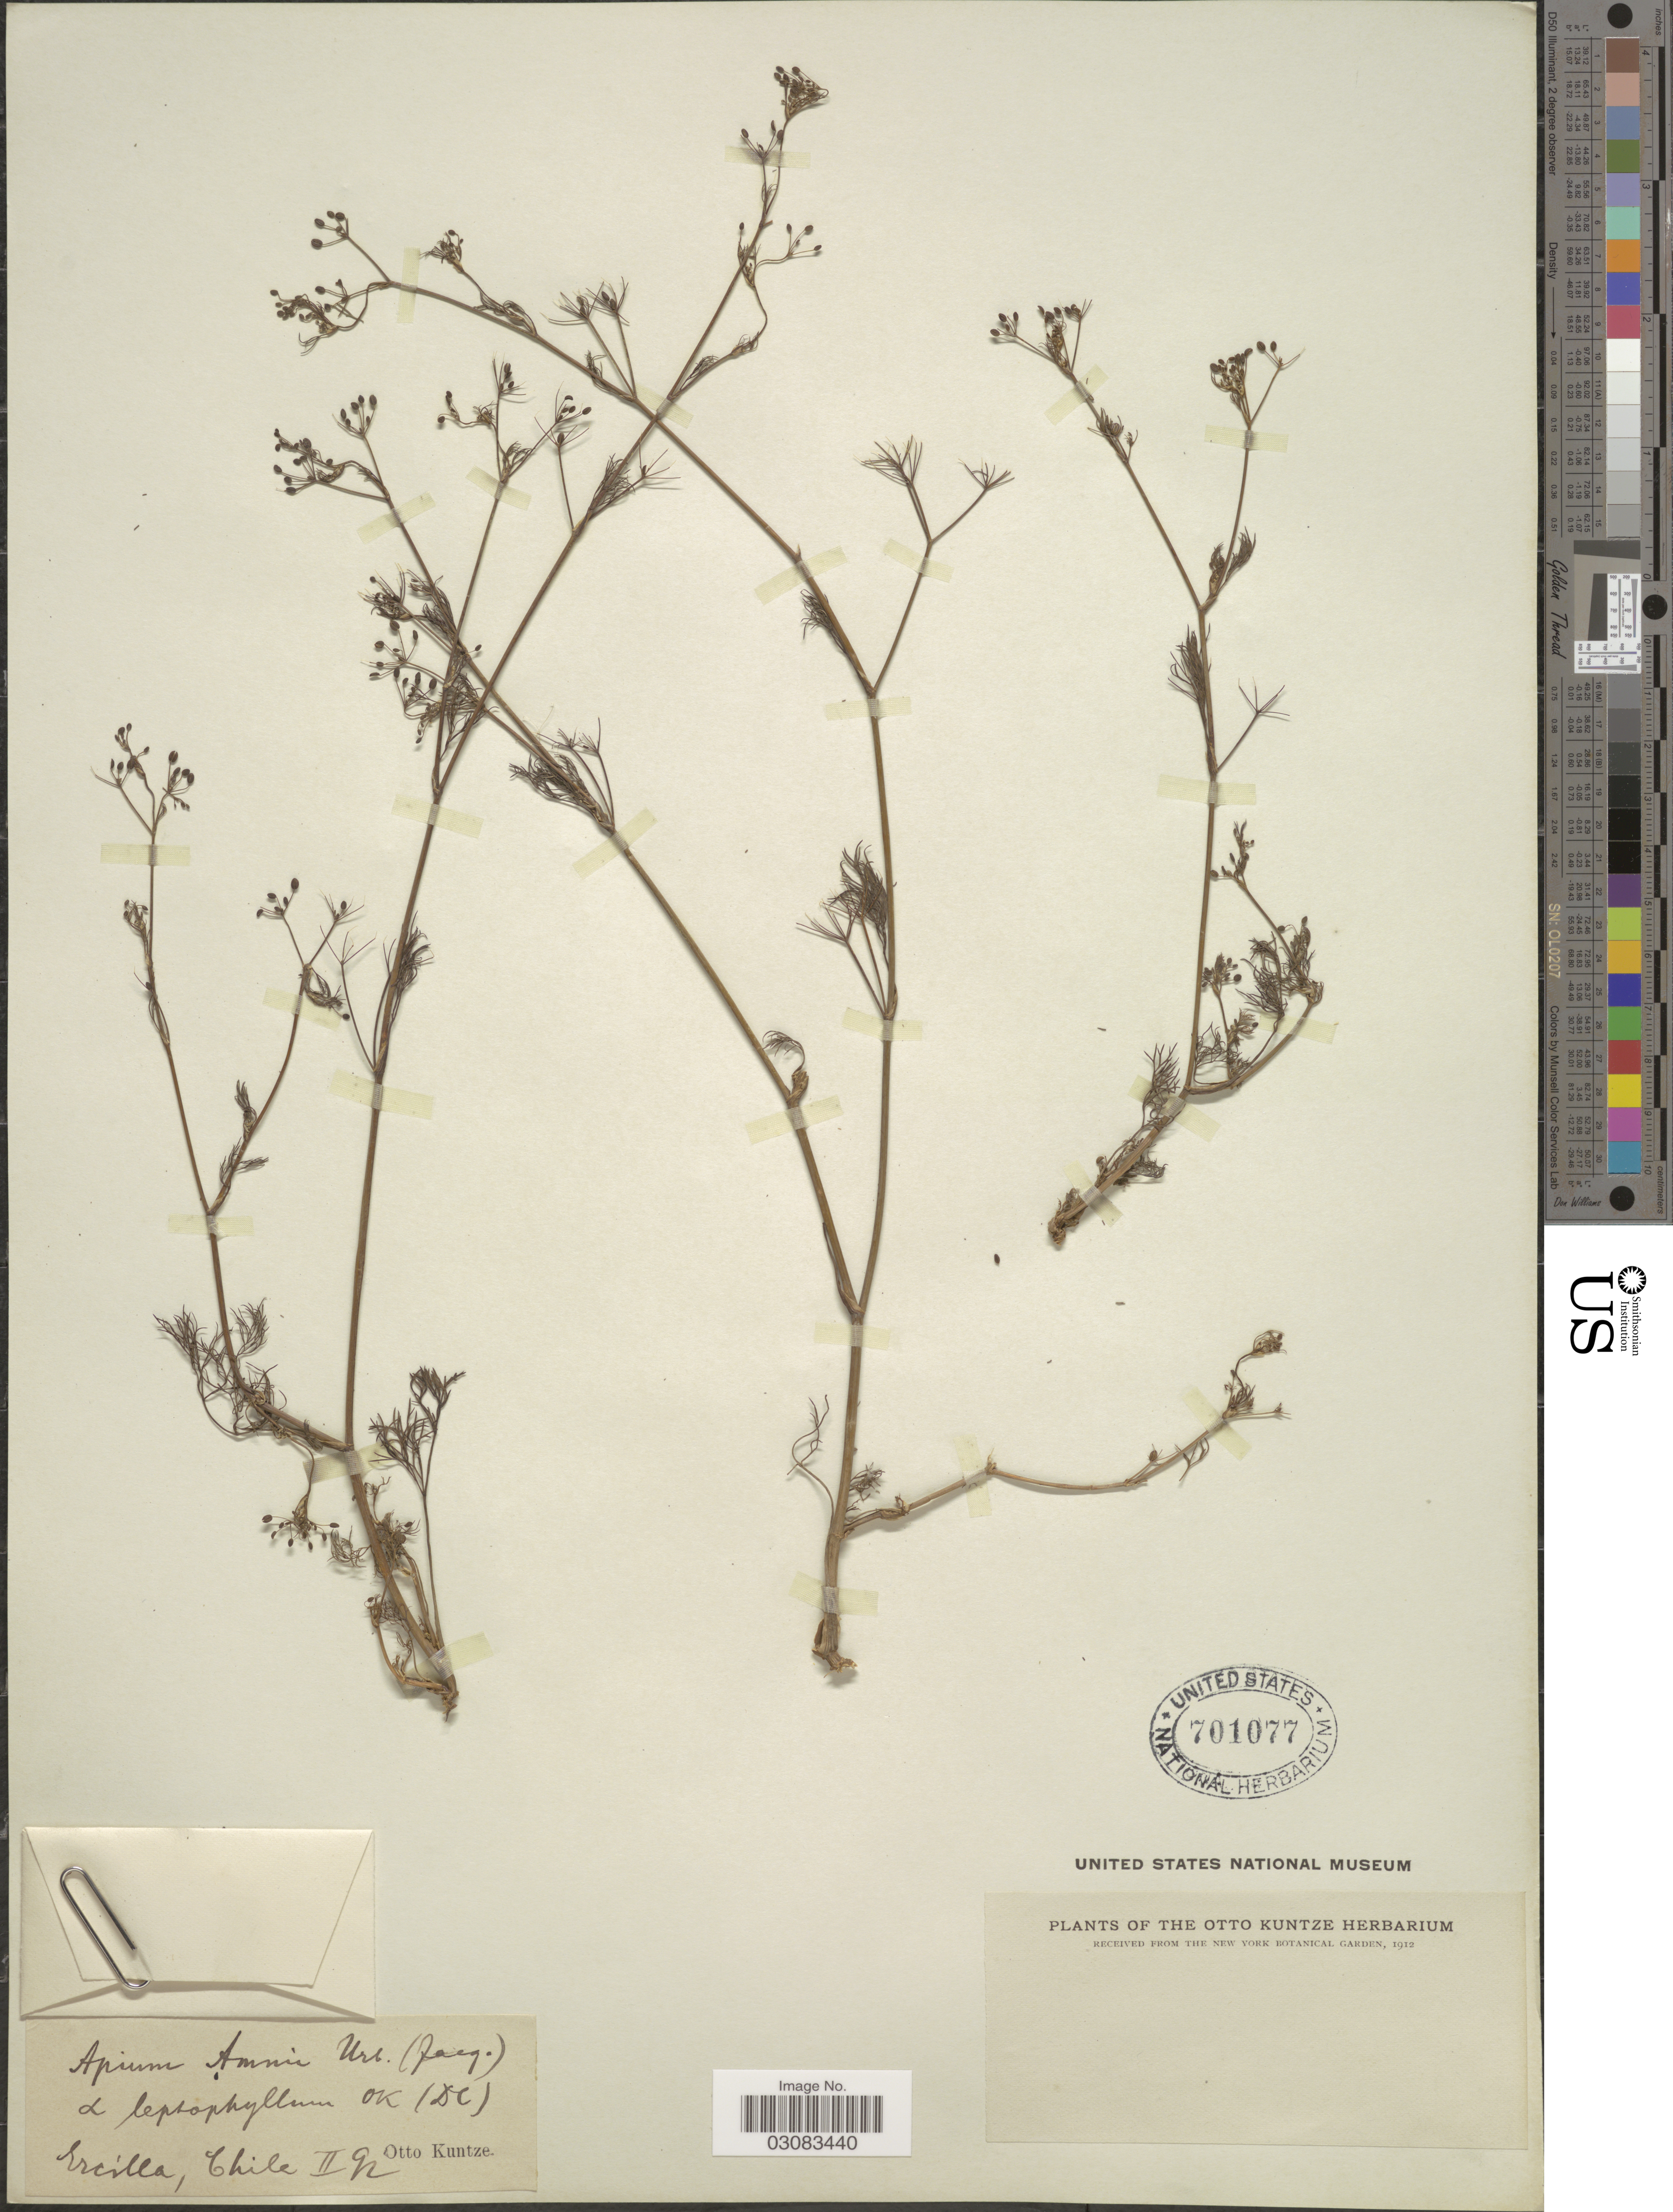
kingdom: Plantae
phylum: Tracheophyta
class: Magnoliopsida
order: Apiales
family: Apiaceae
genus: Cyclospermum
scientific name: Cyclospermum leptophyllum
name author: (Pers.) Sprague ex Britton & P. Wilson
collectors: C.E.O. Kuntze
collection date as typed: Transcribed d/m/y: /2/92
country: Chile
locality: Ercilla.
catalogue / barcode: US 701077